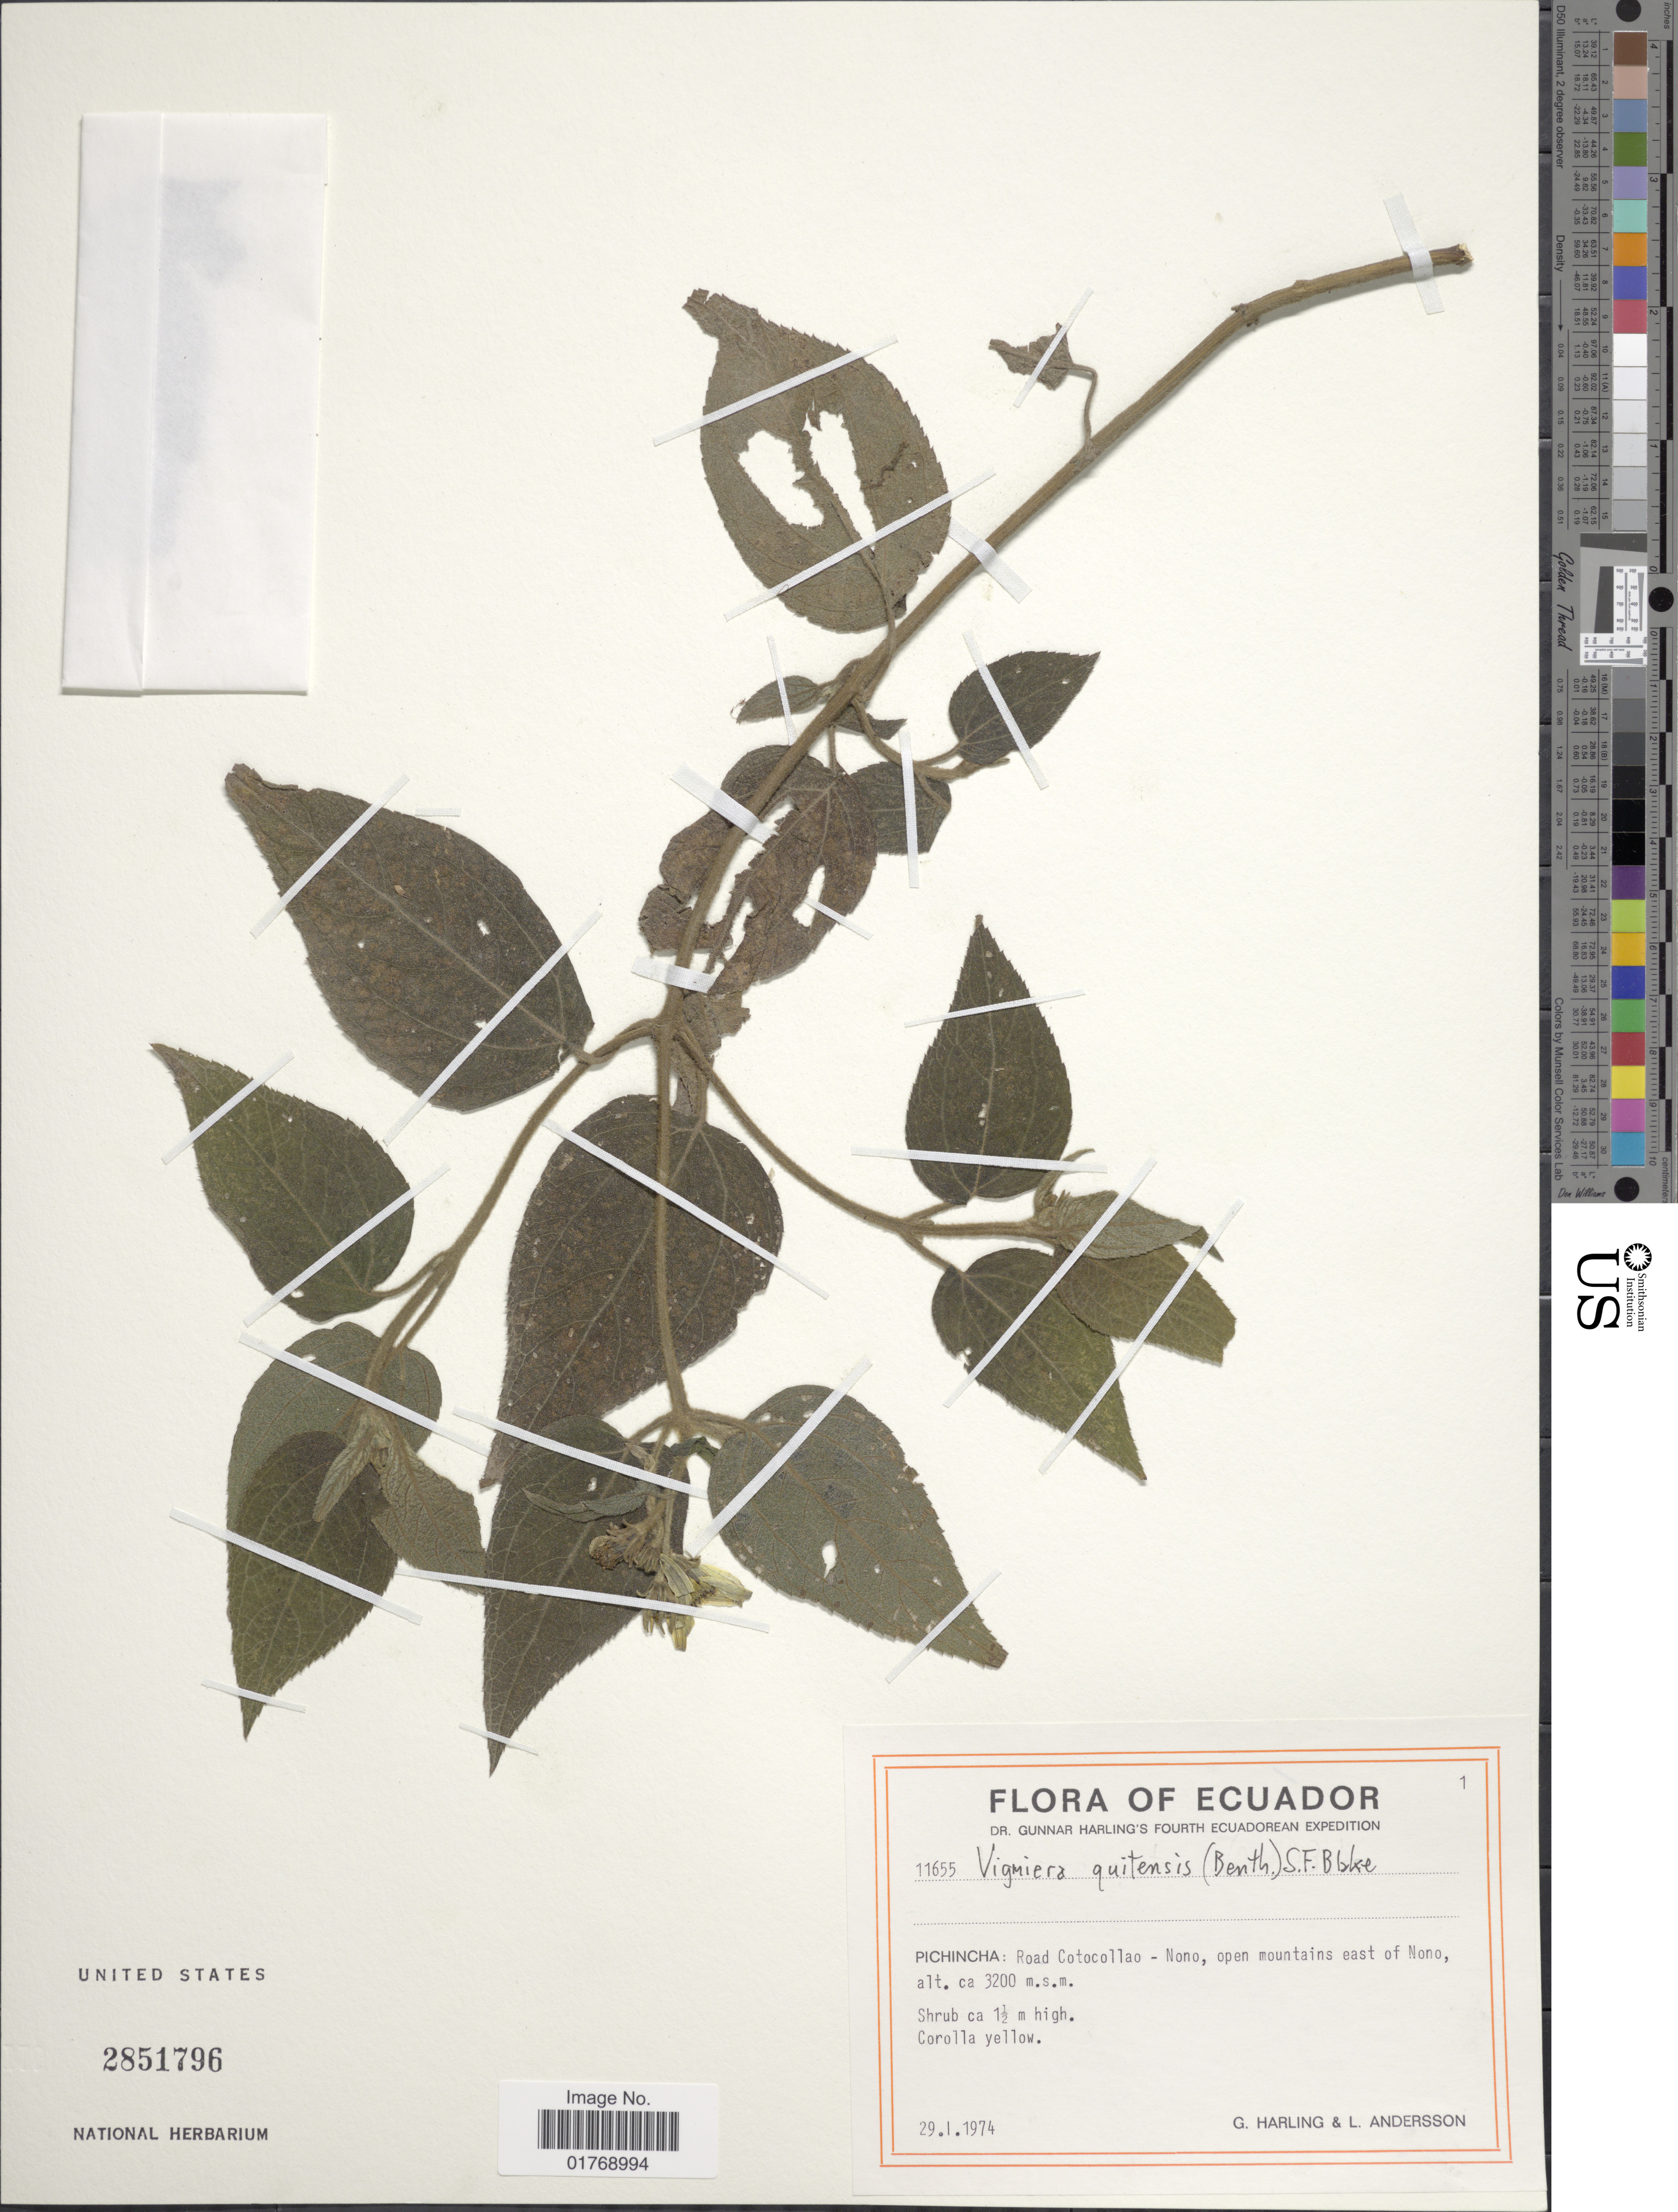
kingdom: Plantae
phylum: Tracheophyta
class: Magnoliopsida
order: Asterales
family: Asteraceae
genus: Viguiera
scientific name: Viguiera quitensis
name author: (Benth.) S.F. Blake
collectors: G. Harling & L. Andersson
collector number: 11655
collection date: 1974-01-29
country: Ecuador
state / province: Pichincha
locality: Pichincha: Road Cotocollao - Nono, open mountains east of Nono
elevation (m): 3200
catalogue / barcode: US 2851796